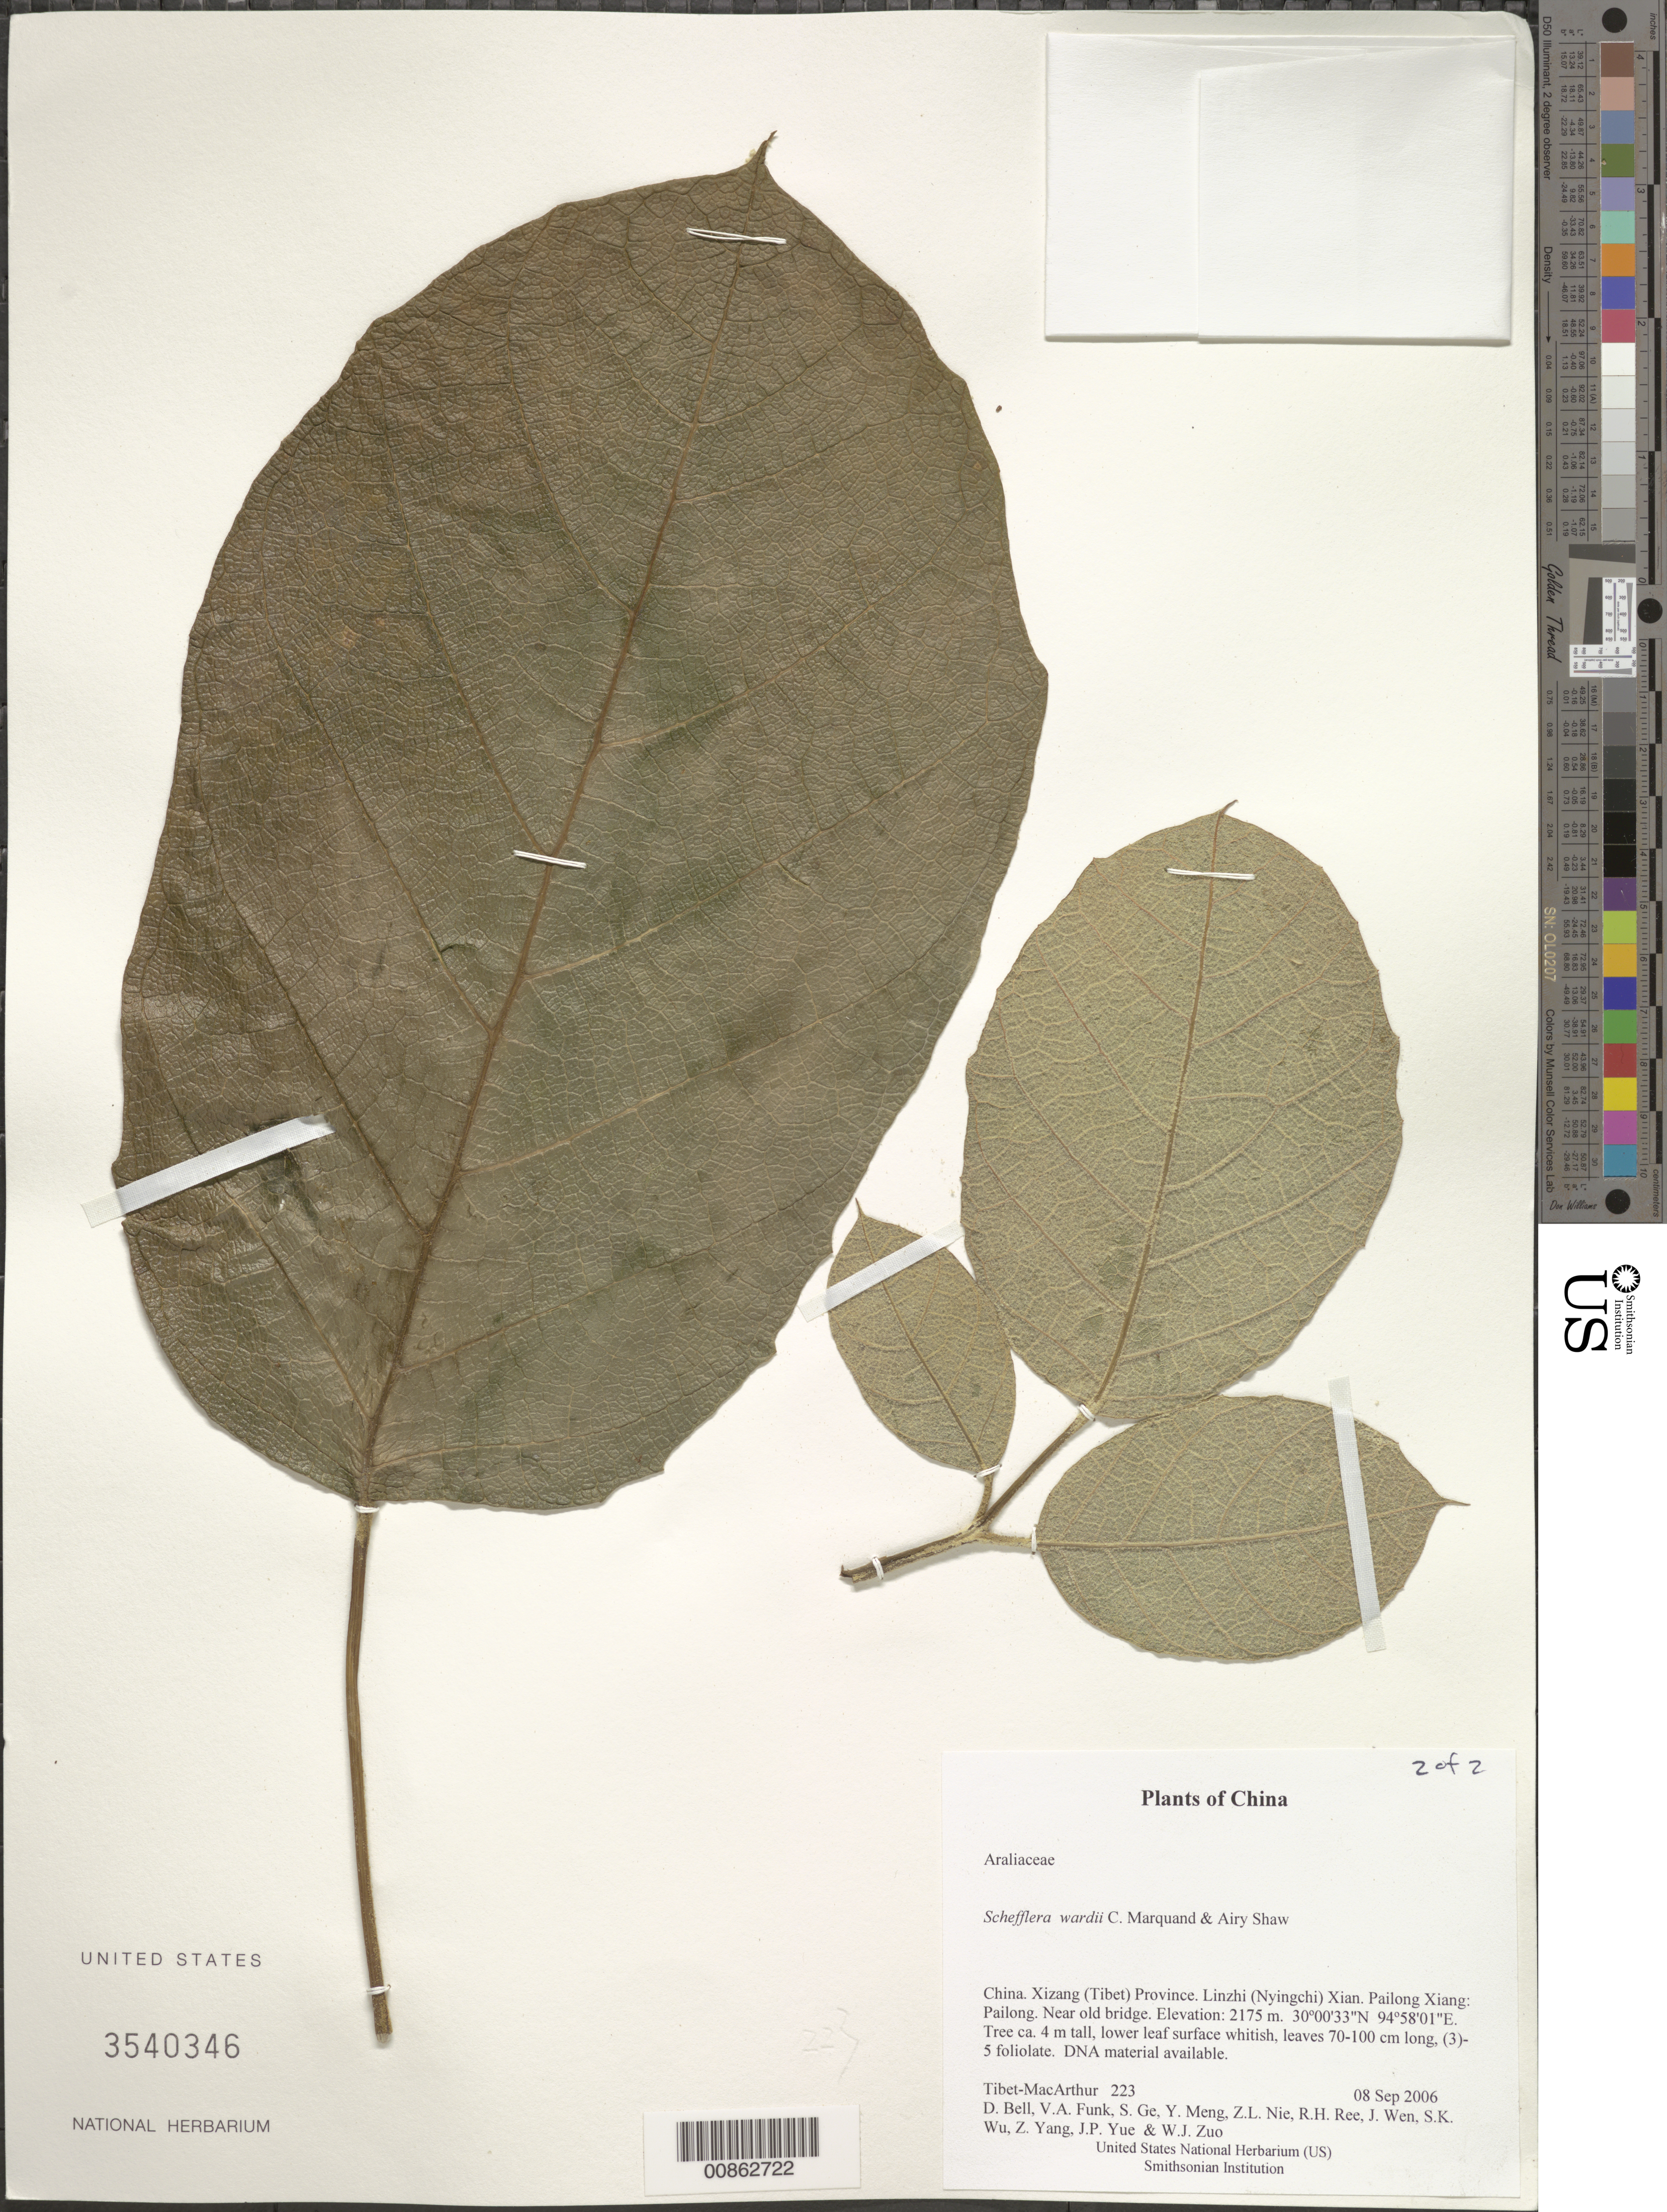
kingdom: Plantae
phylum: Tracheophyta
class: Magnoliopsida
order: Apiales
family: Araliaceae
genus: Schefflera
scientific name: Schefflera wardii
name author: C. Marquand & Airy Shaw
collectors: Tibet-MacArthur, D. A. Bell, V. Funk, S. Ge, Y. Meng, Z. Nie, R. Ree, J. Wen, S. K. Wu, Z. Yang, J. Yue & W. Zuo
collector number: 223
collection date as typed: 08 Sep 2006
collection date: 2006-09-08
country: China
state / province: Xizang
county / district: Linzhi (Nyingchi) Xian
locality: Pailong Xiang: Pailong. Near old bridge.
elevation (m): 2175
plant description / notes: DNA material available.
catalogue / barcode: US 3540346